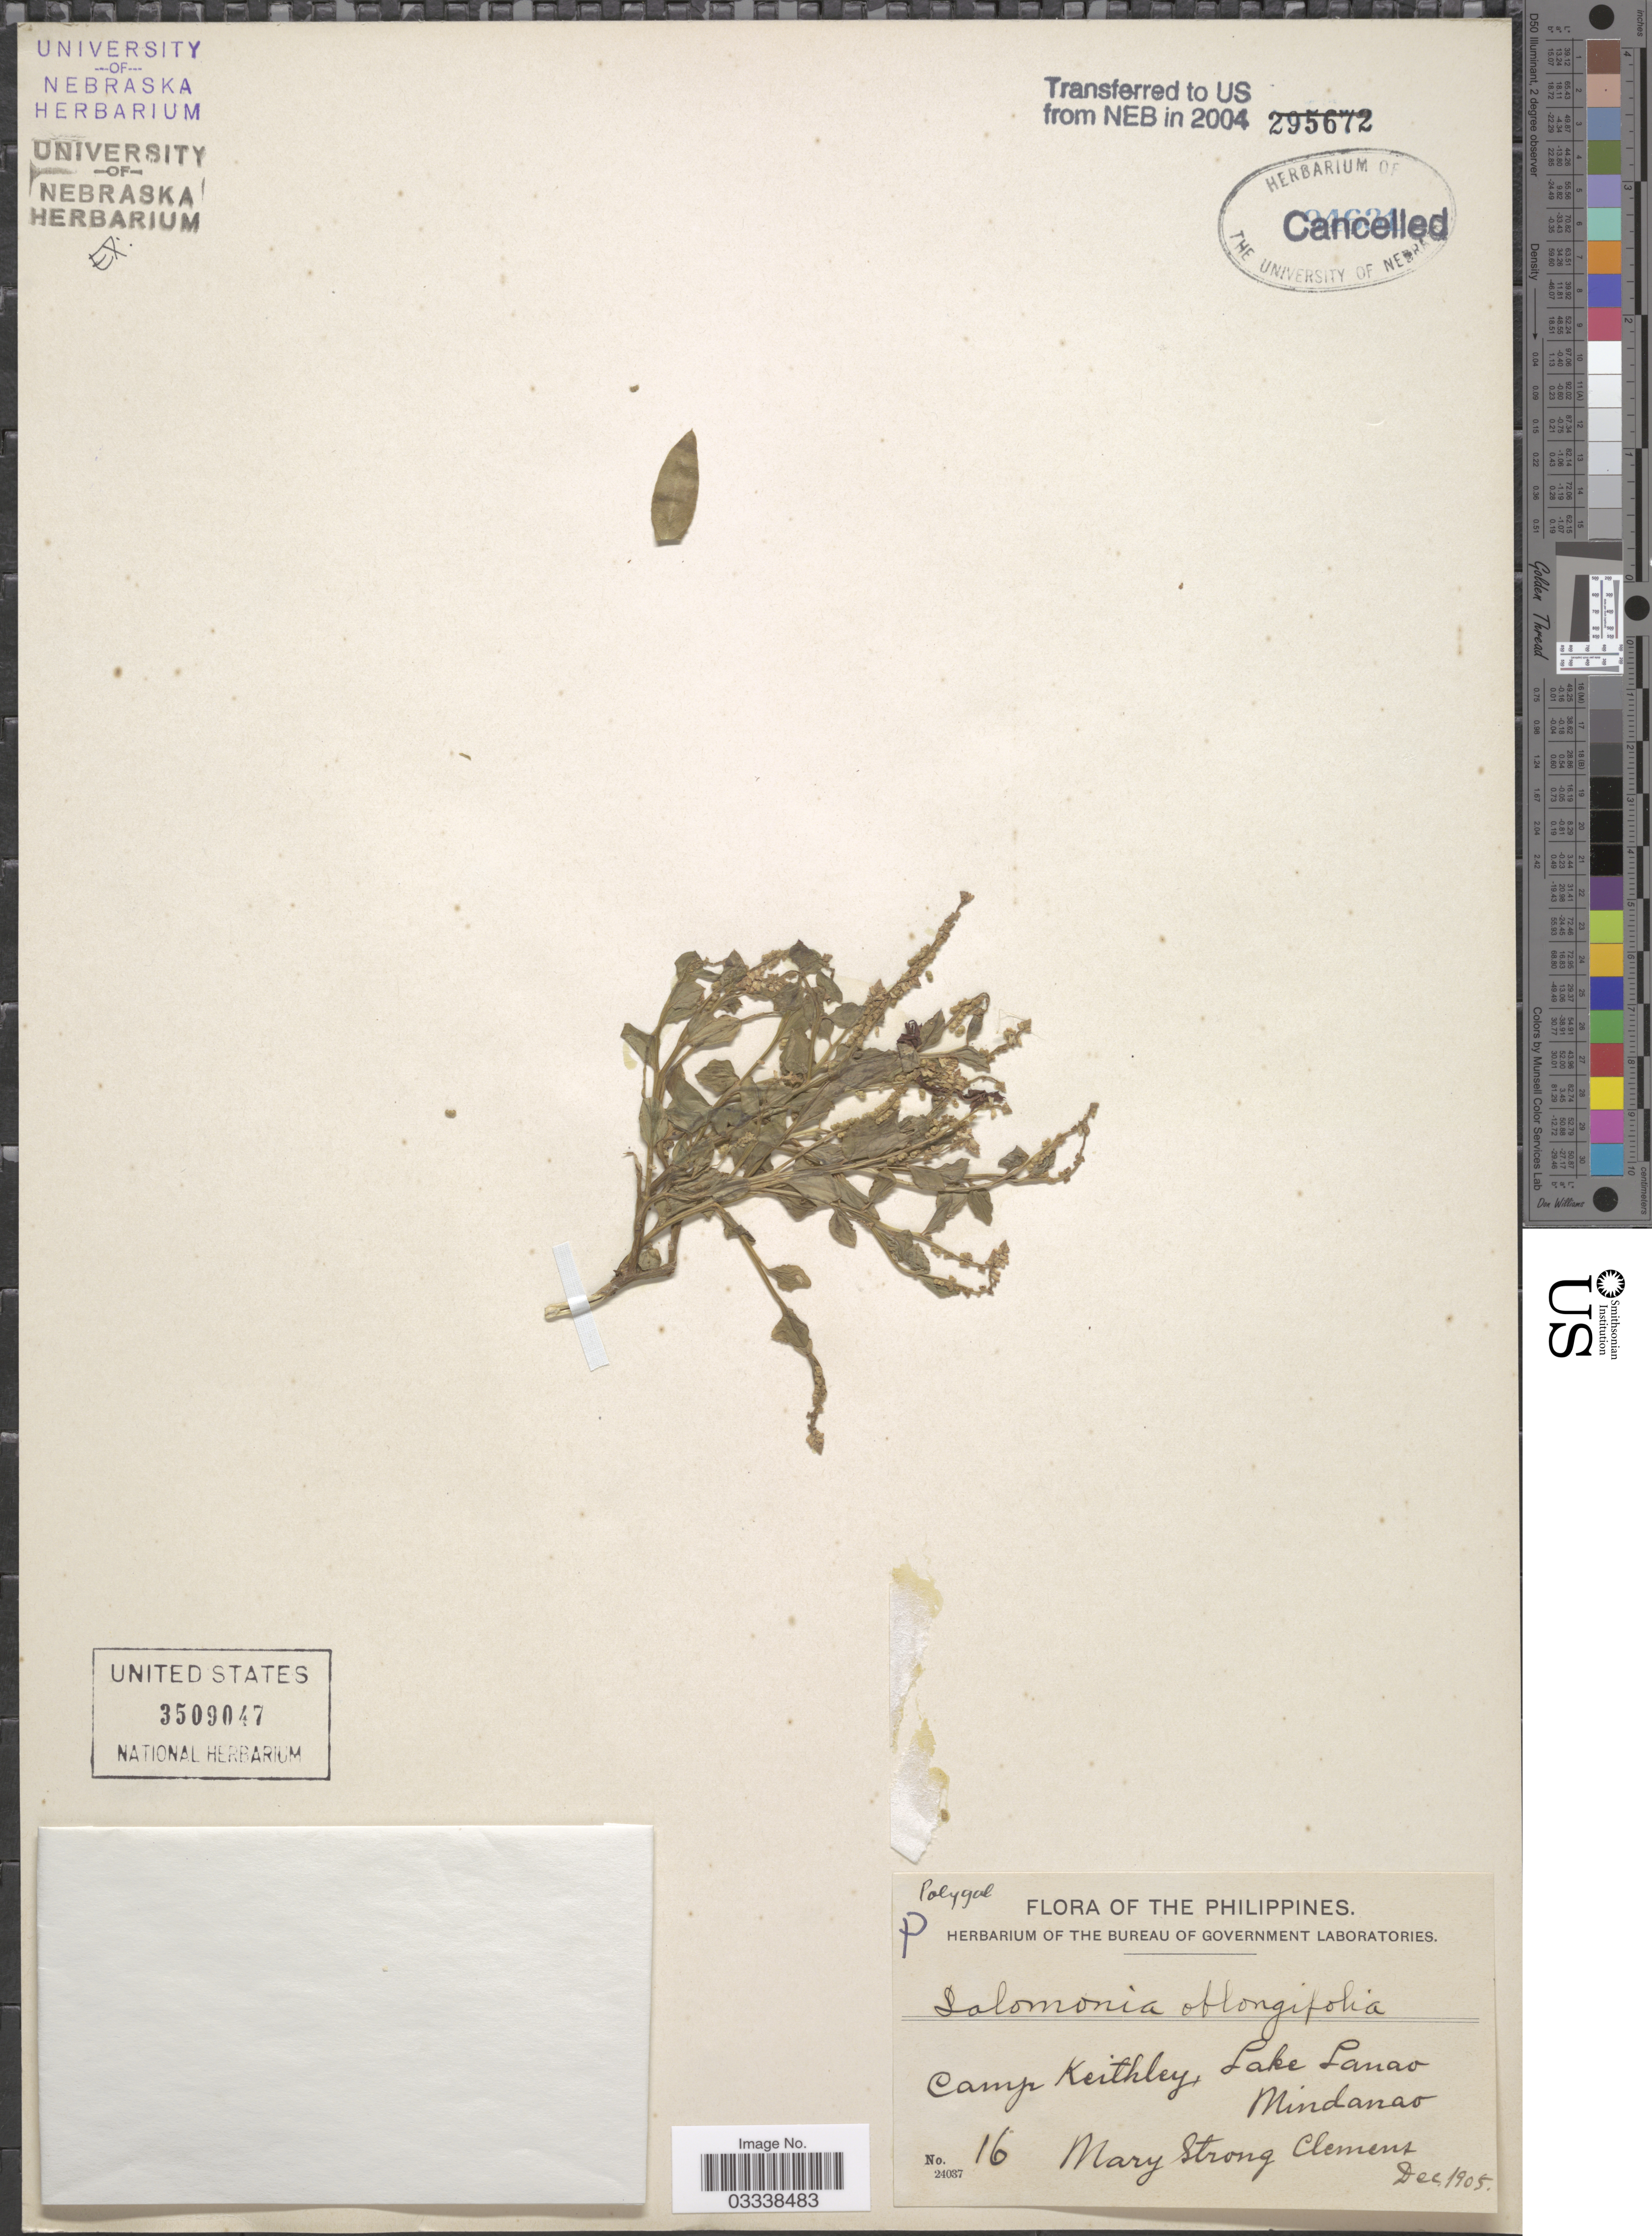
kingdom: Plantae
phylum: Tracheophyta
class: Magnoliopsida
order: Fabales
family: Polygalaceae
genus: Salomonia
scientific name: Salomonia ciliata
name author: (L.) DC.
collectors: M. S. Clemens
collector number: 16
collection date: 1905-12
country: Philippines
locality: Camp Keithley, Lake Lanao, Mindanao.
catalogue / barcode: US 3509047